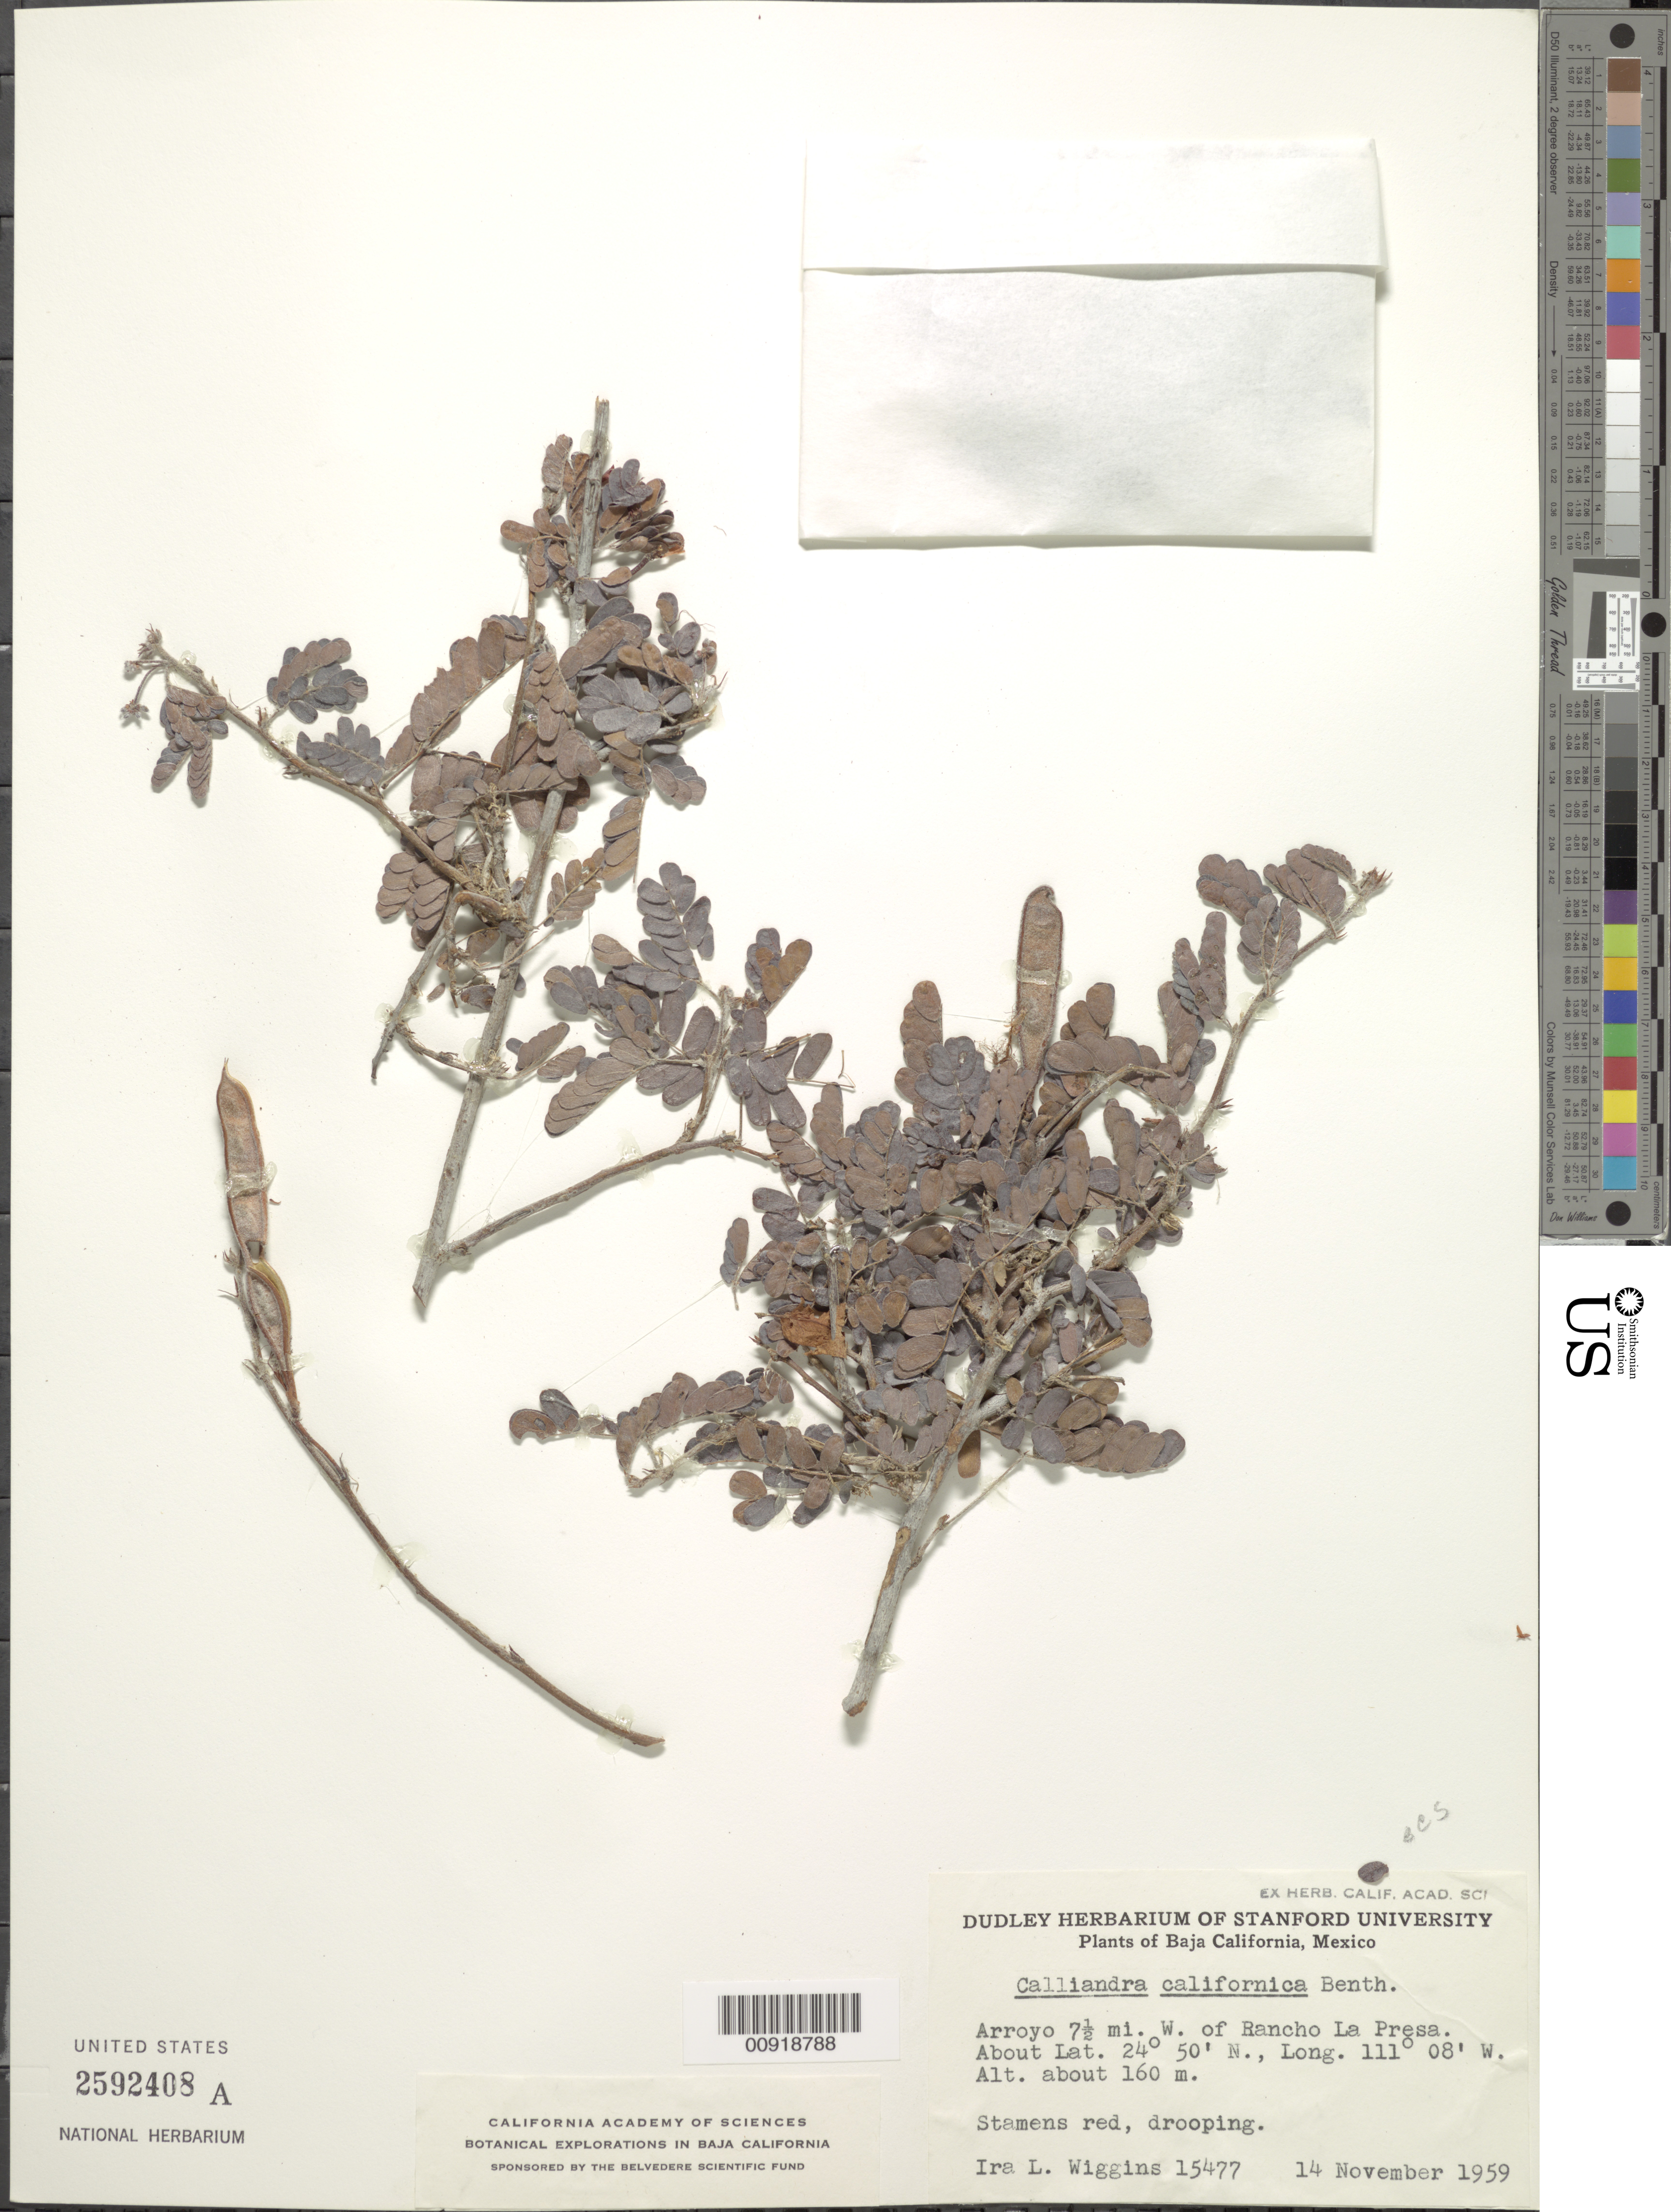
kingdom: Plantae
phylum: Tracheophyta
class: Magnoliopsida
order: Fabales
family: Fabaceae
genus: Calliandra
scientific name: Calliandra californica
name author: Benth.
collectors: I. L. Wiggins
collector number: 15477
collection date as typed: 14 Nov 1959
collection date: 1959-11-14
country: Mexico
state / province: Baja California Sur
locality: Arroyo 7½ mi. W of Rancho La Presa.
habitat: Arroyo.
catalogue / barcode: US 2592408A